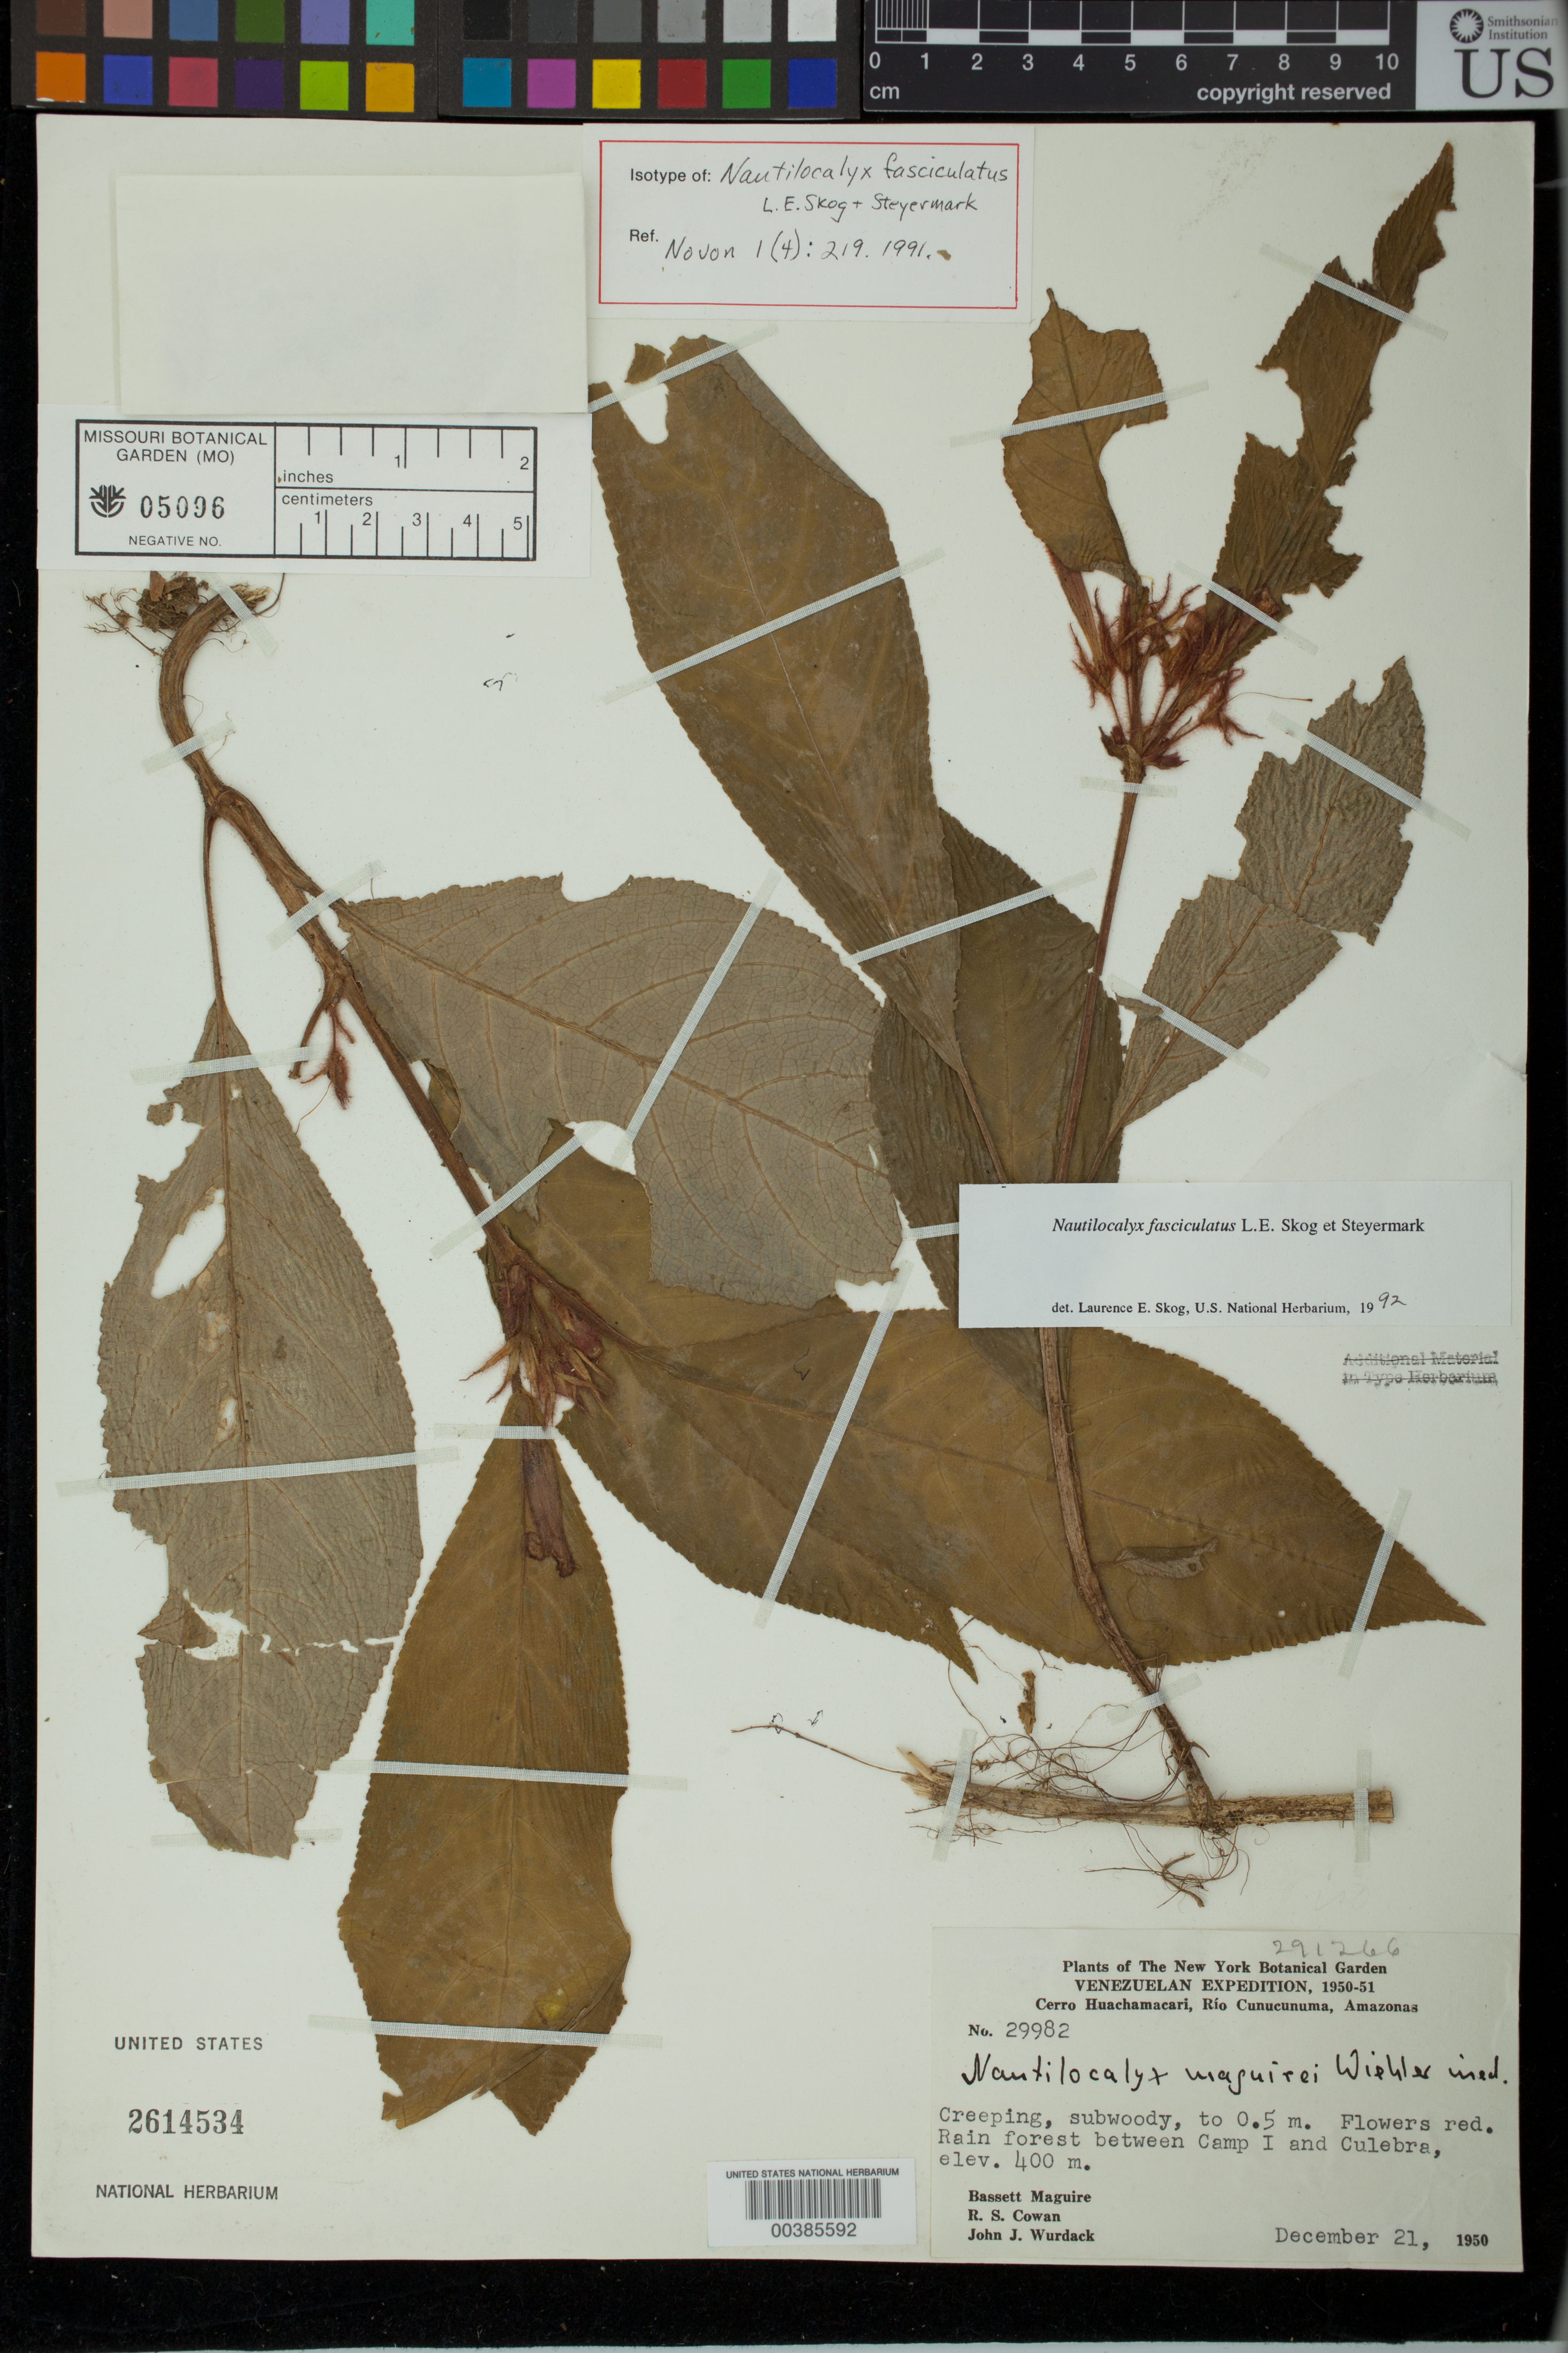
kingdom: Plantae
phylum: Tracheophyta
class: Magnoliopsida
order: Lamiales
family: Gesneriaceae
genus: Nautilocalyx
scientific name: Nautilocalyx fasciculatus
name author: L.E. Skog & Steyerm.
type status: Isotype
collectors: B. Maguire, R. S. Cowan & J. J. Wurdack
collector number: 29982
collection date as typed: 21 Dec 1950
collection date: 1950-12-21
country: Venezuela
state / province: Amazonas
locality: Cerro Huachamacari, Rio Cunucunuma. Rain forest between Camp I and Culebra.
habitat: Rain forest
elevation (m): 400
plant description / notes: Annotated as "Nautilocalyx maguirei Wiehler ined." [name never published]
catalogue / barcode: US 2614534